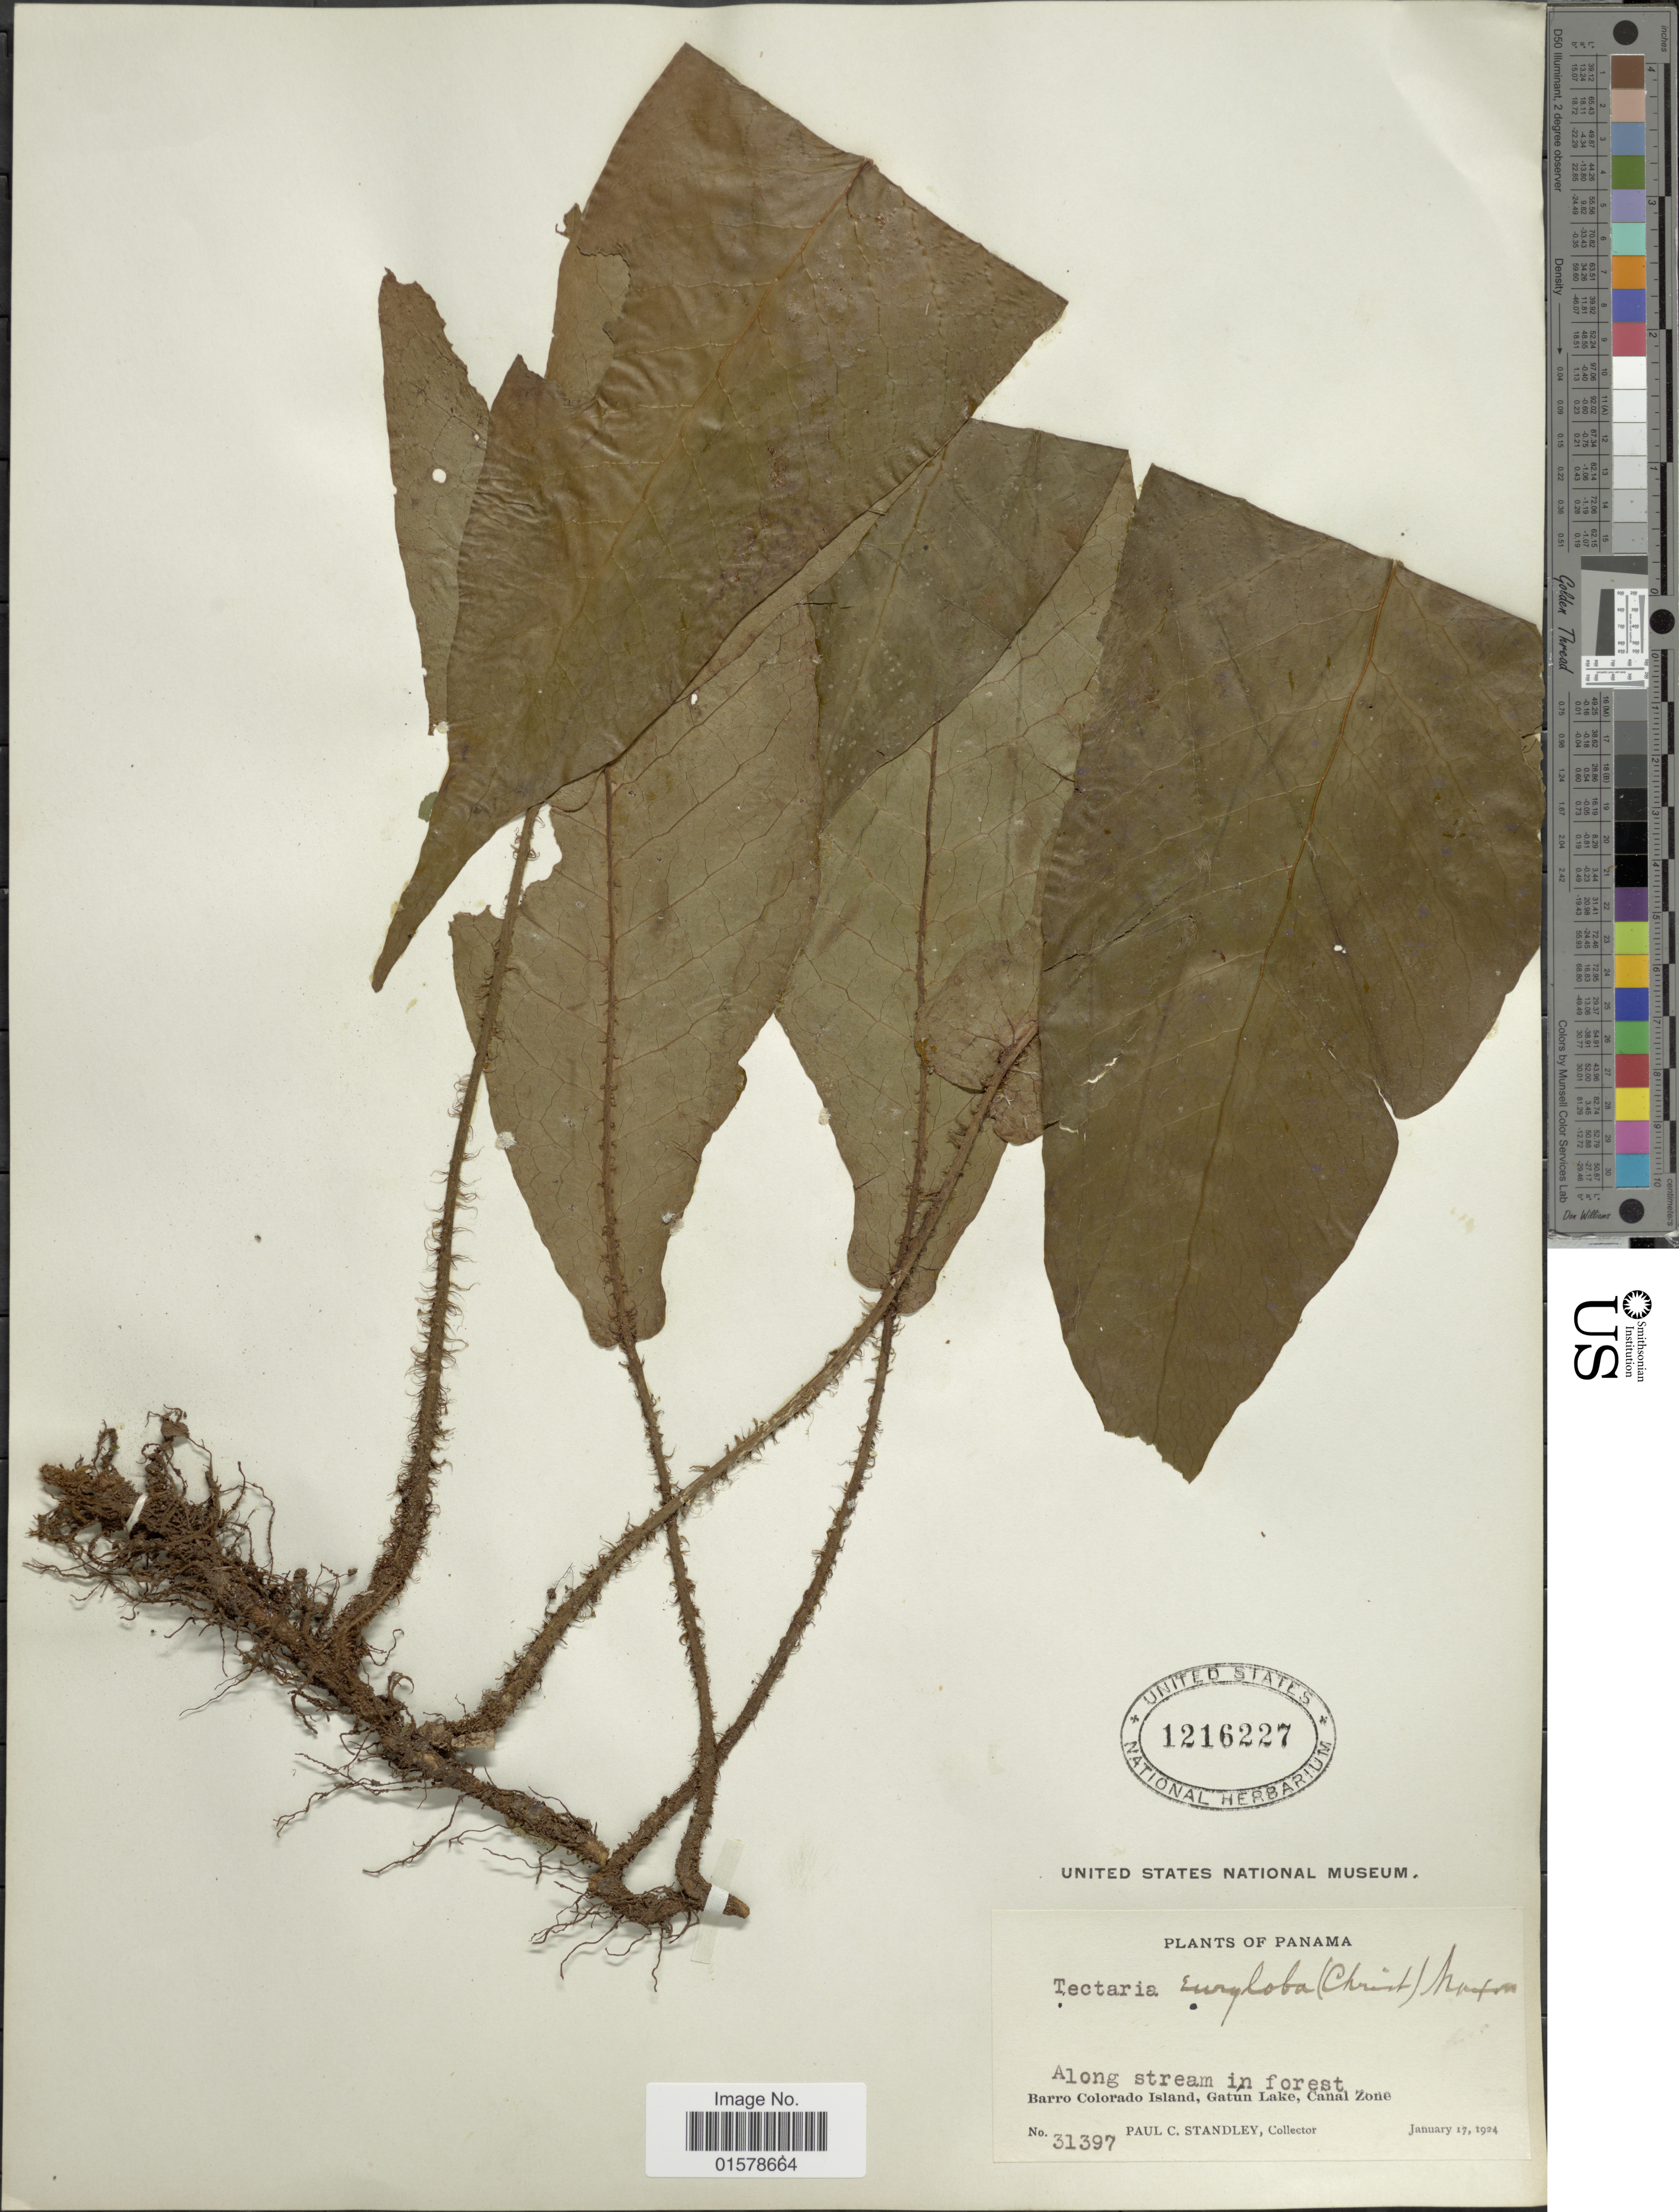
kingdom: Plantae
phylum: Tracheophyta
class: Polypodiopsida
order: Polypodiales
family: Tectariaceae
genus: Tectaria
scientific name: Tectaria nicotianifolia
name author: (Baker) C. Chr.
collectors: P. C. Standley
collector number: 31397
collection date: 1924-01-17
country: Panama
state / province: Colón / Panamá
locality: Barro Colorade Island, Gatun Lake, Canal Zone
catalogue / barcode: US 1216227